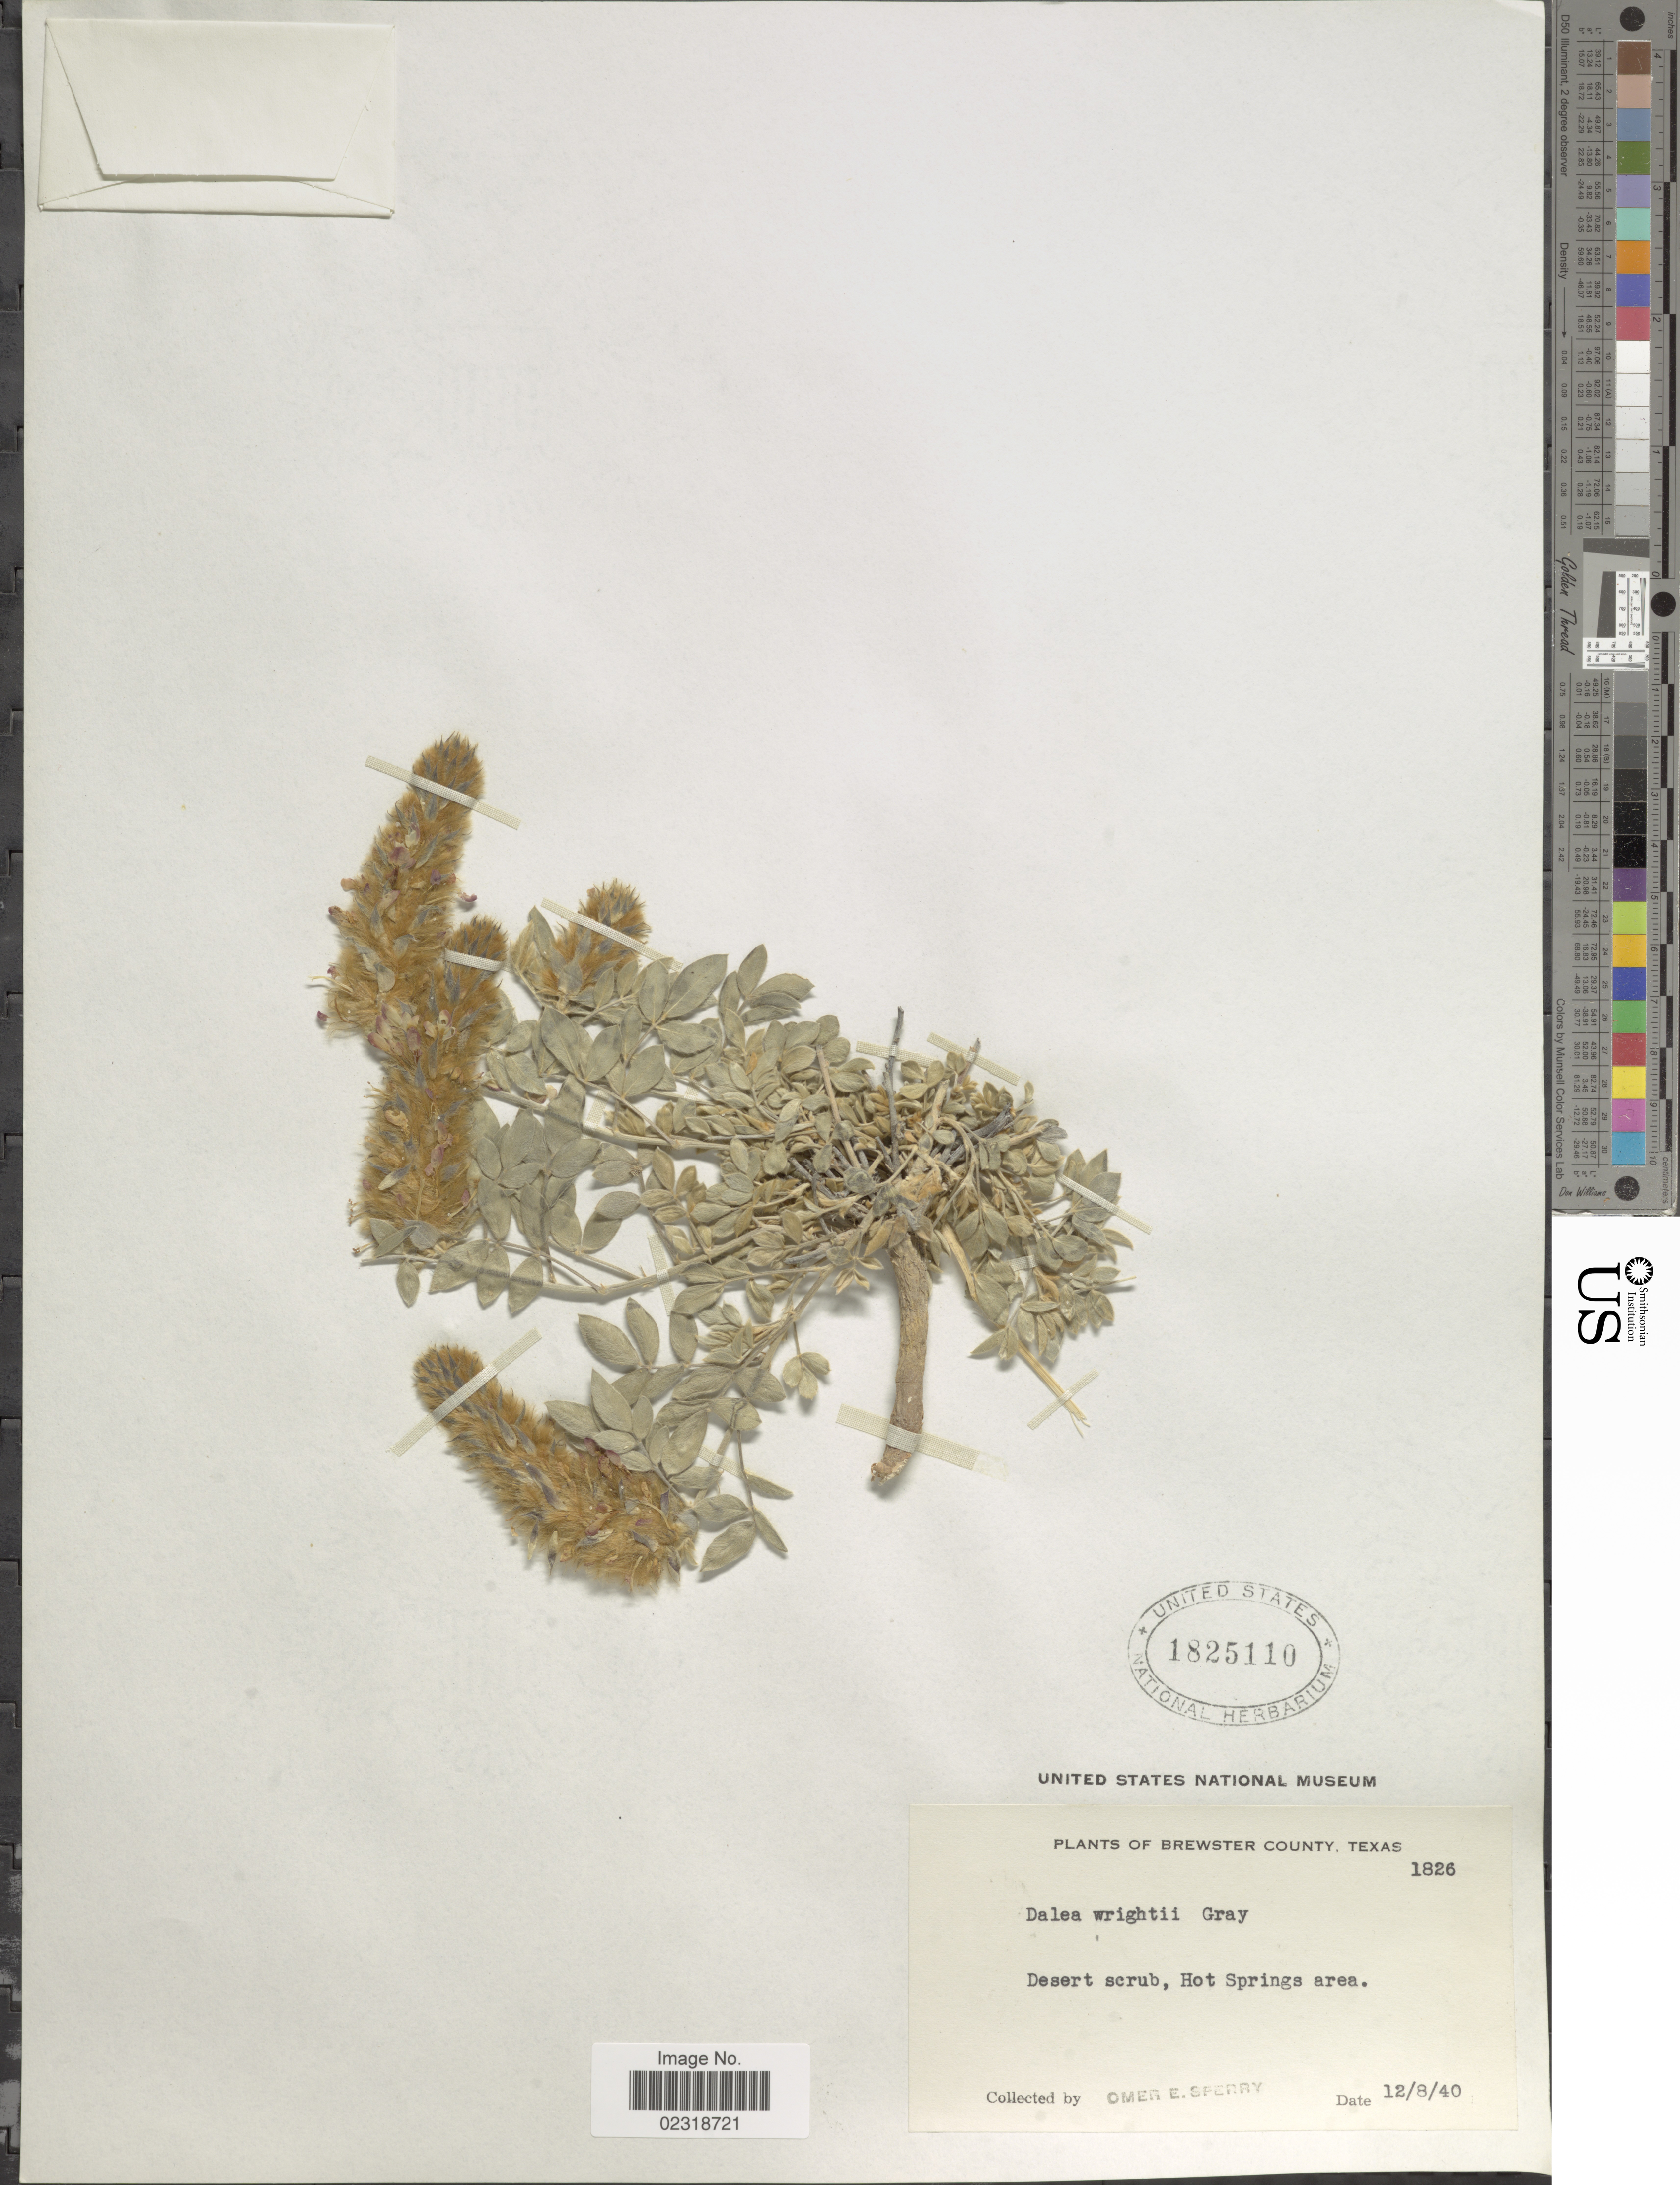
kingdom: Plantae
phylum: Tracheophyta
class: Magnoliopsida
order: Fabales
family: Fabaceae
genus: Dalea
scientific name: Dalea wrightii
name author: A. Gray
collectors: O. E. Sperry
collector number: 1826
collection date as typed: Transcribed d/m/y: 12/8/40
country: United States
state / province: Texas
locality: Brewster County, Desert scrub, Hot Springs area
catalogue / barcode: US 1825110